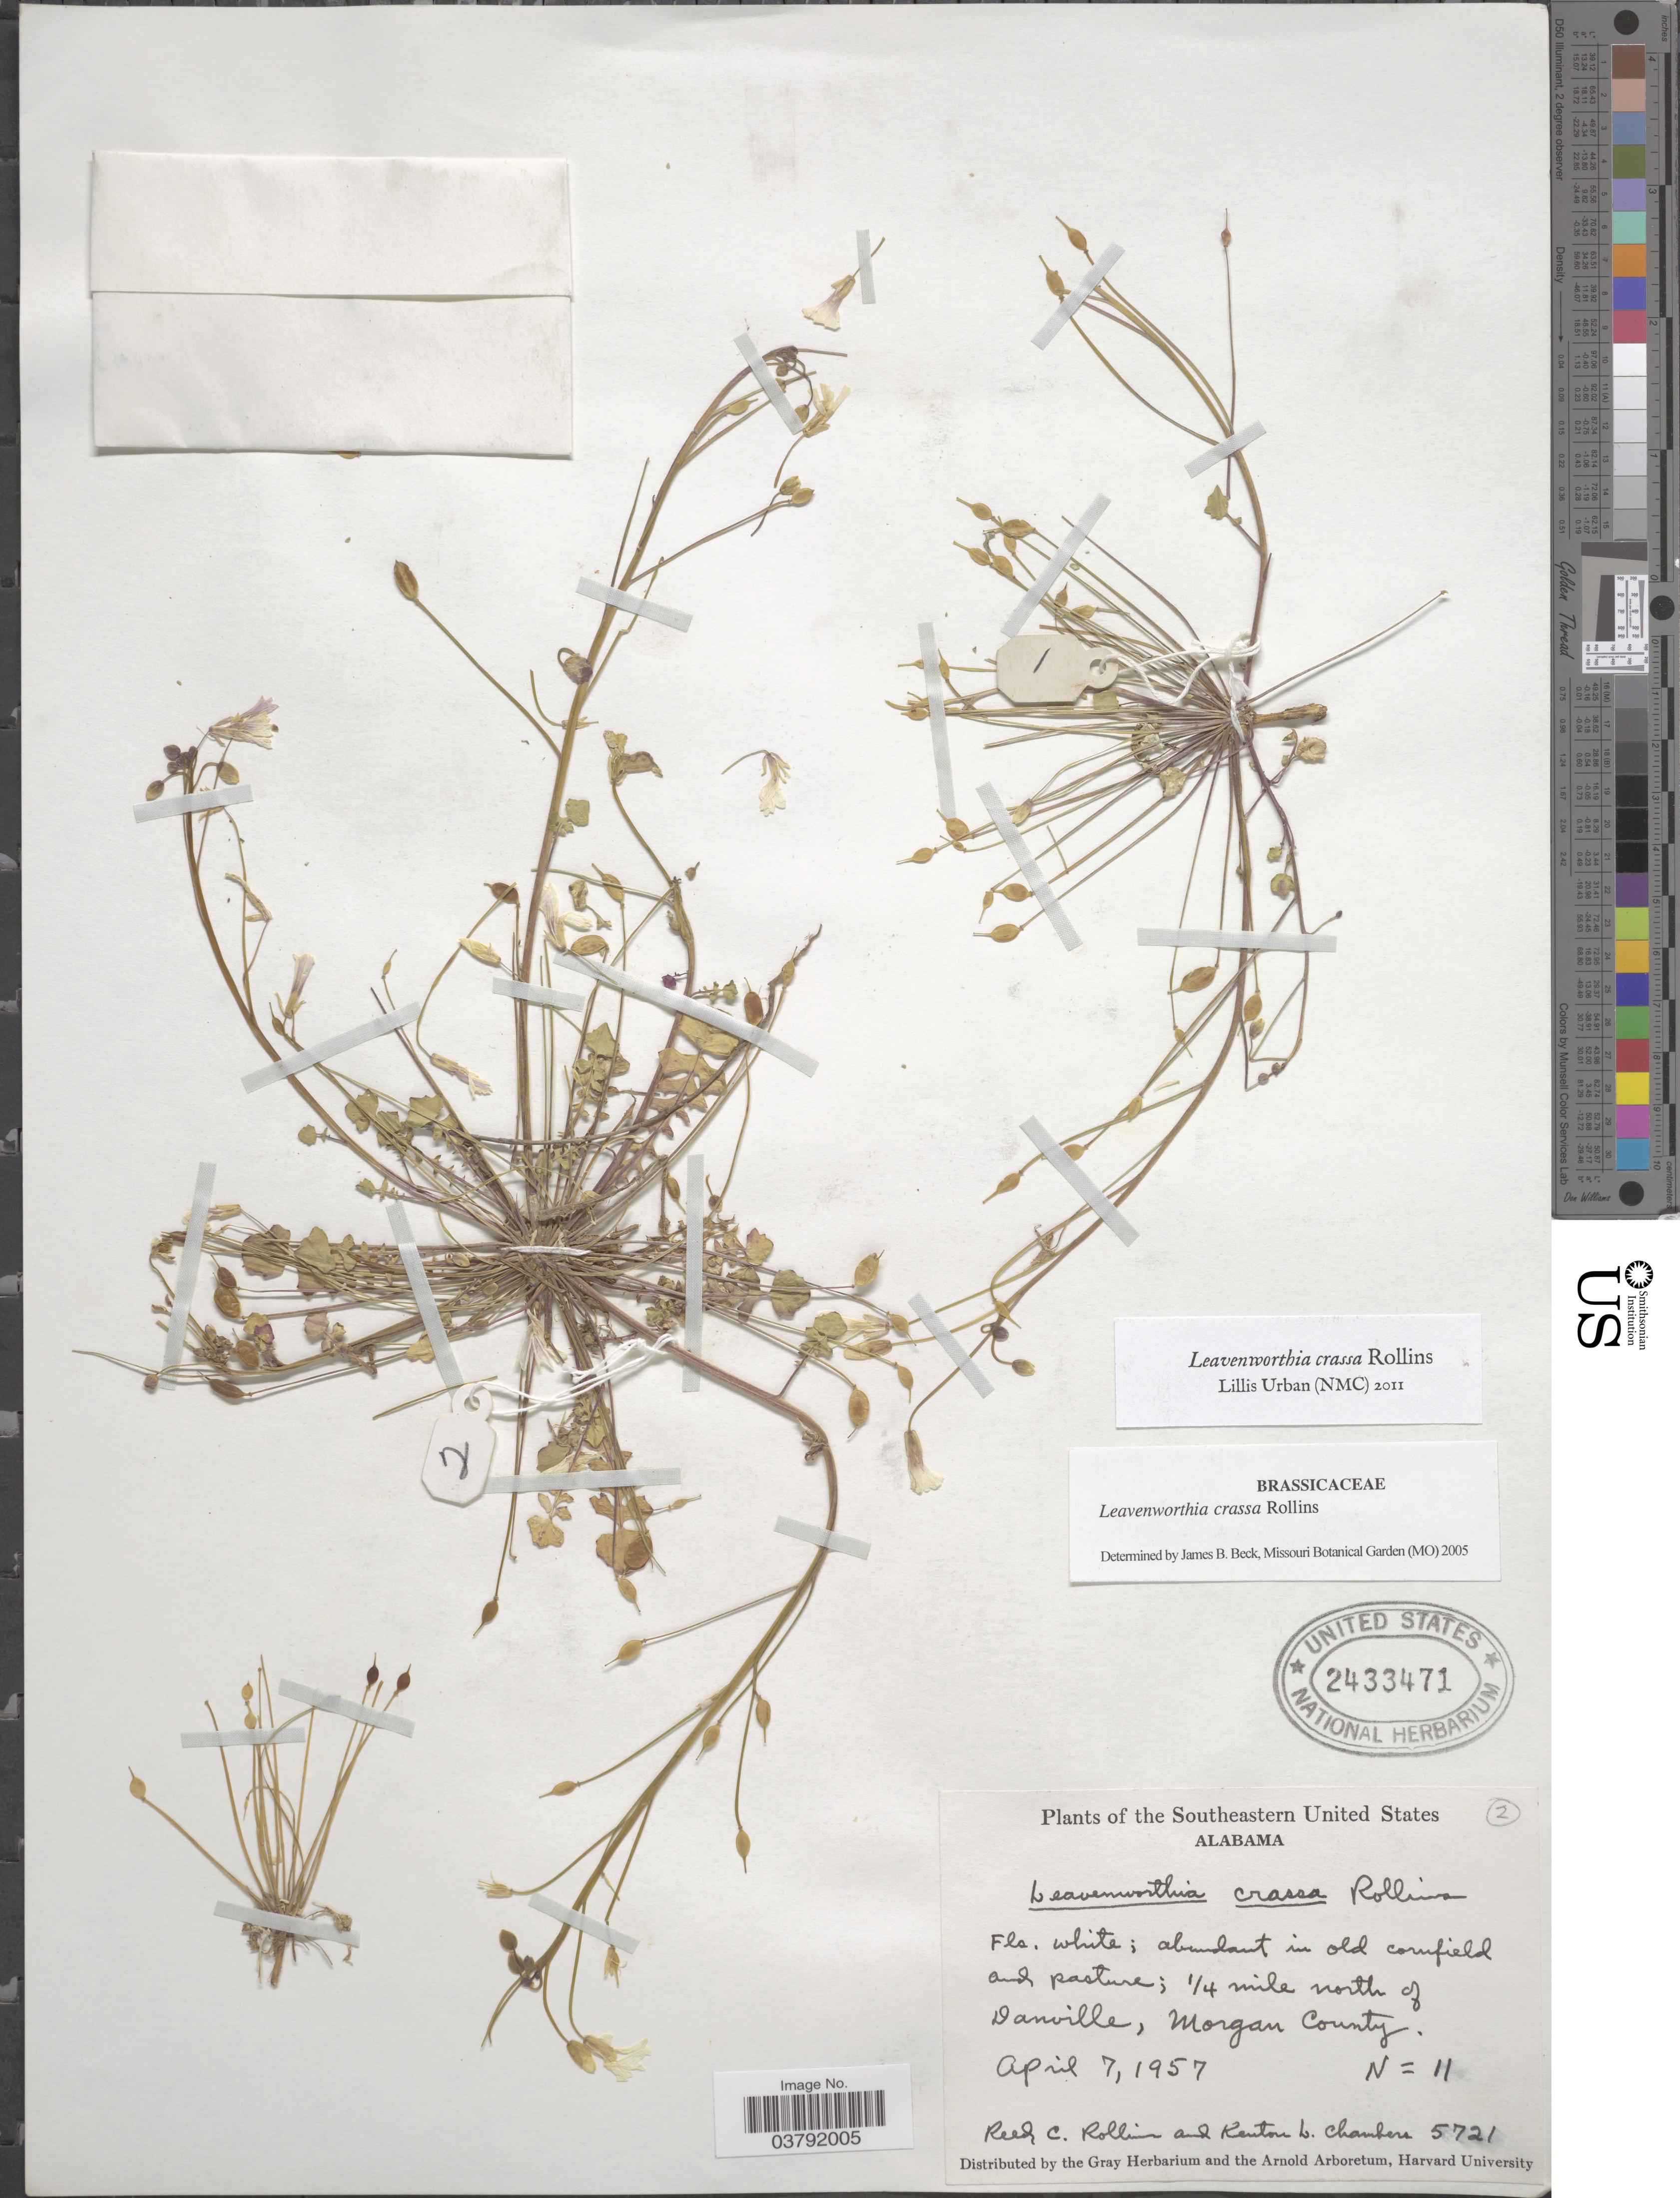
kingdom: Plantae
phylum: Tracheophyta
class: Magnoliopsida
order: Brassicales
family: Brassicaceae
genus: Leavenworthia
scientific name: Leavenworthia crassa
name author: Rollins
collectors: R. C. Rollins & K. L. Chambers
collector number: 5721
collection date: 1957-04-07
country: United States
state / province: Alabama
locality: Southeastern United States. 1/4 mile north of Danville, Morgan County.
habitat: abundant in old cornfield and pasture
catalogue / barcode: US 2433471